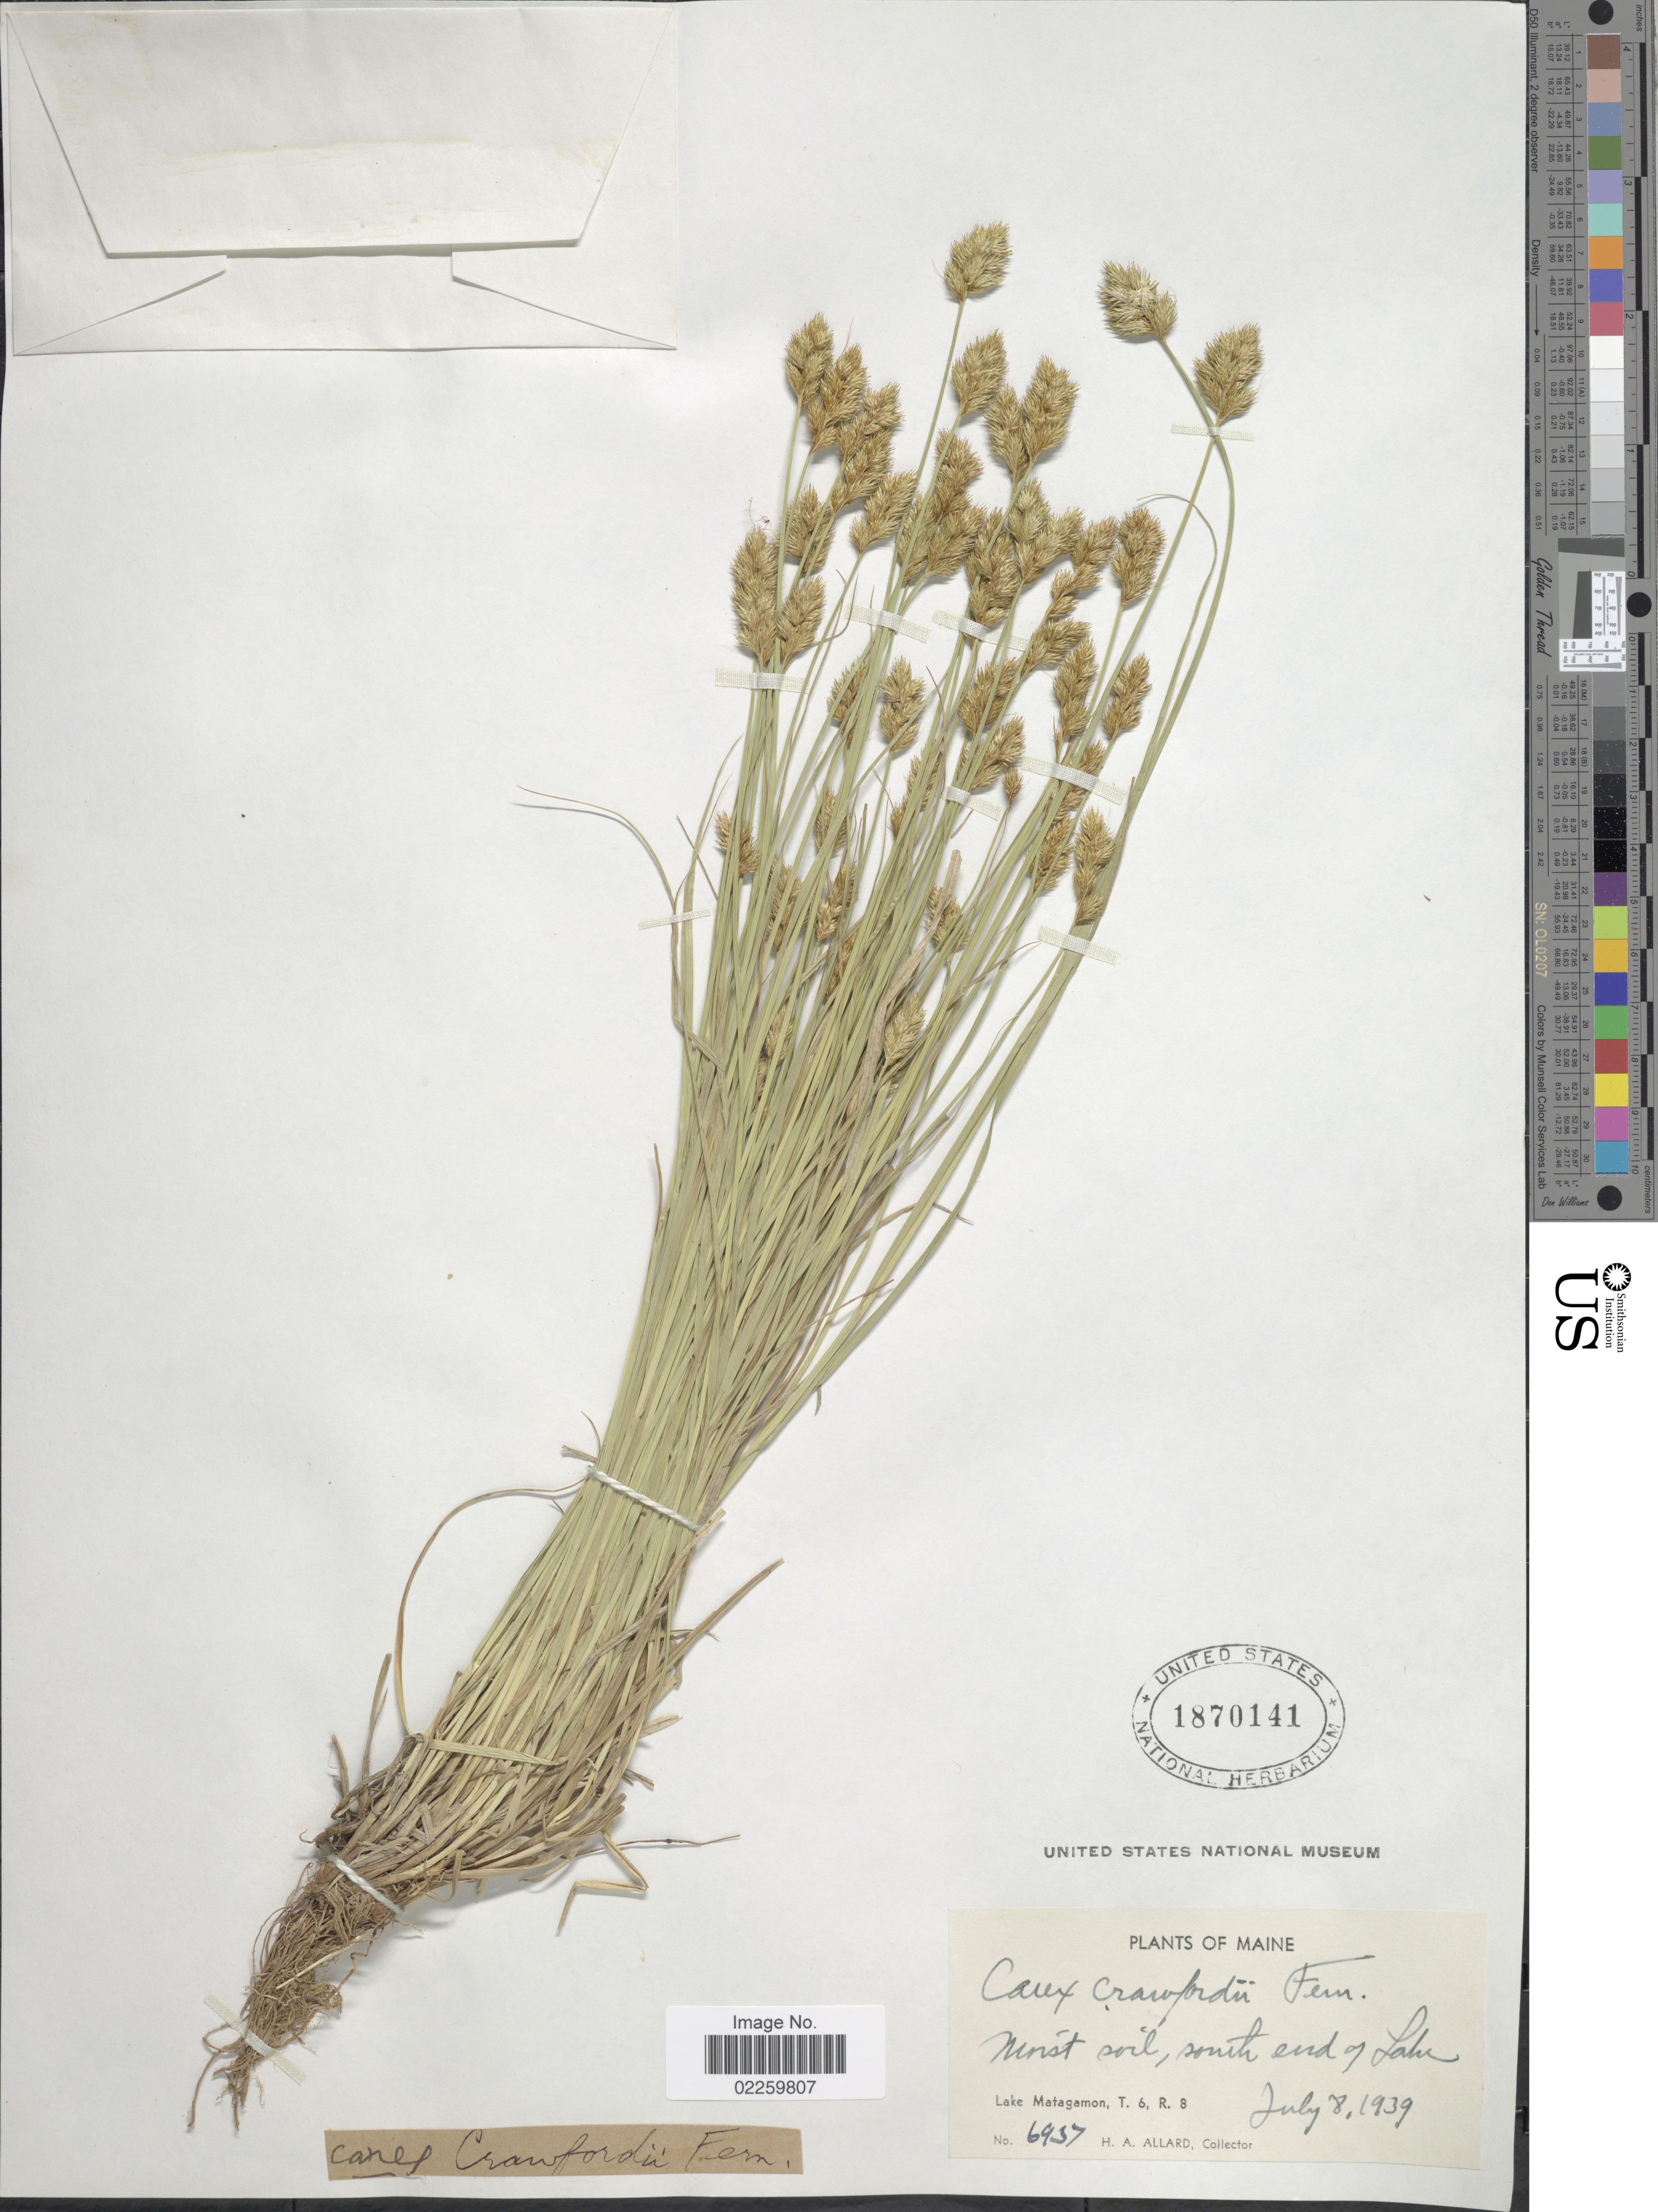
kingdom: Plantae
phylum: Tracheophyta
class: Liliopsida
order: Poales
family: Cyperaceae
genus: Carex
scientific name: Carex crawfordii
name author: Fernald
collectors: H. A. Allard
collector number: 6937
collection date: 1939-07-08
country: United States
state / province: Maine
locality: Moist soil south end of Lake, Lake Matagamon, T. 6, R. 8.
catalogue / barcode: US 1870141